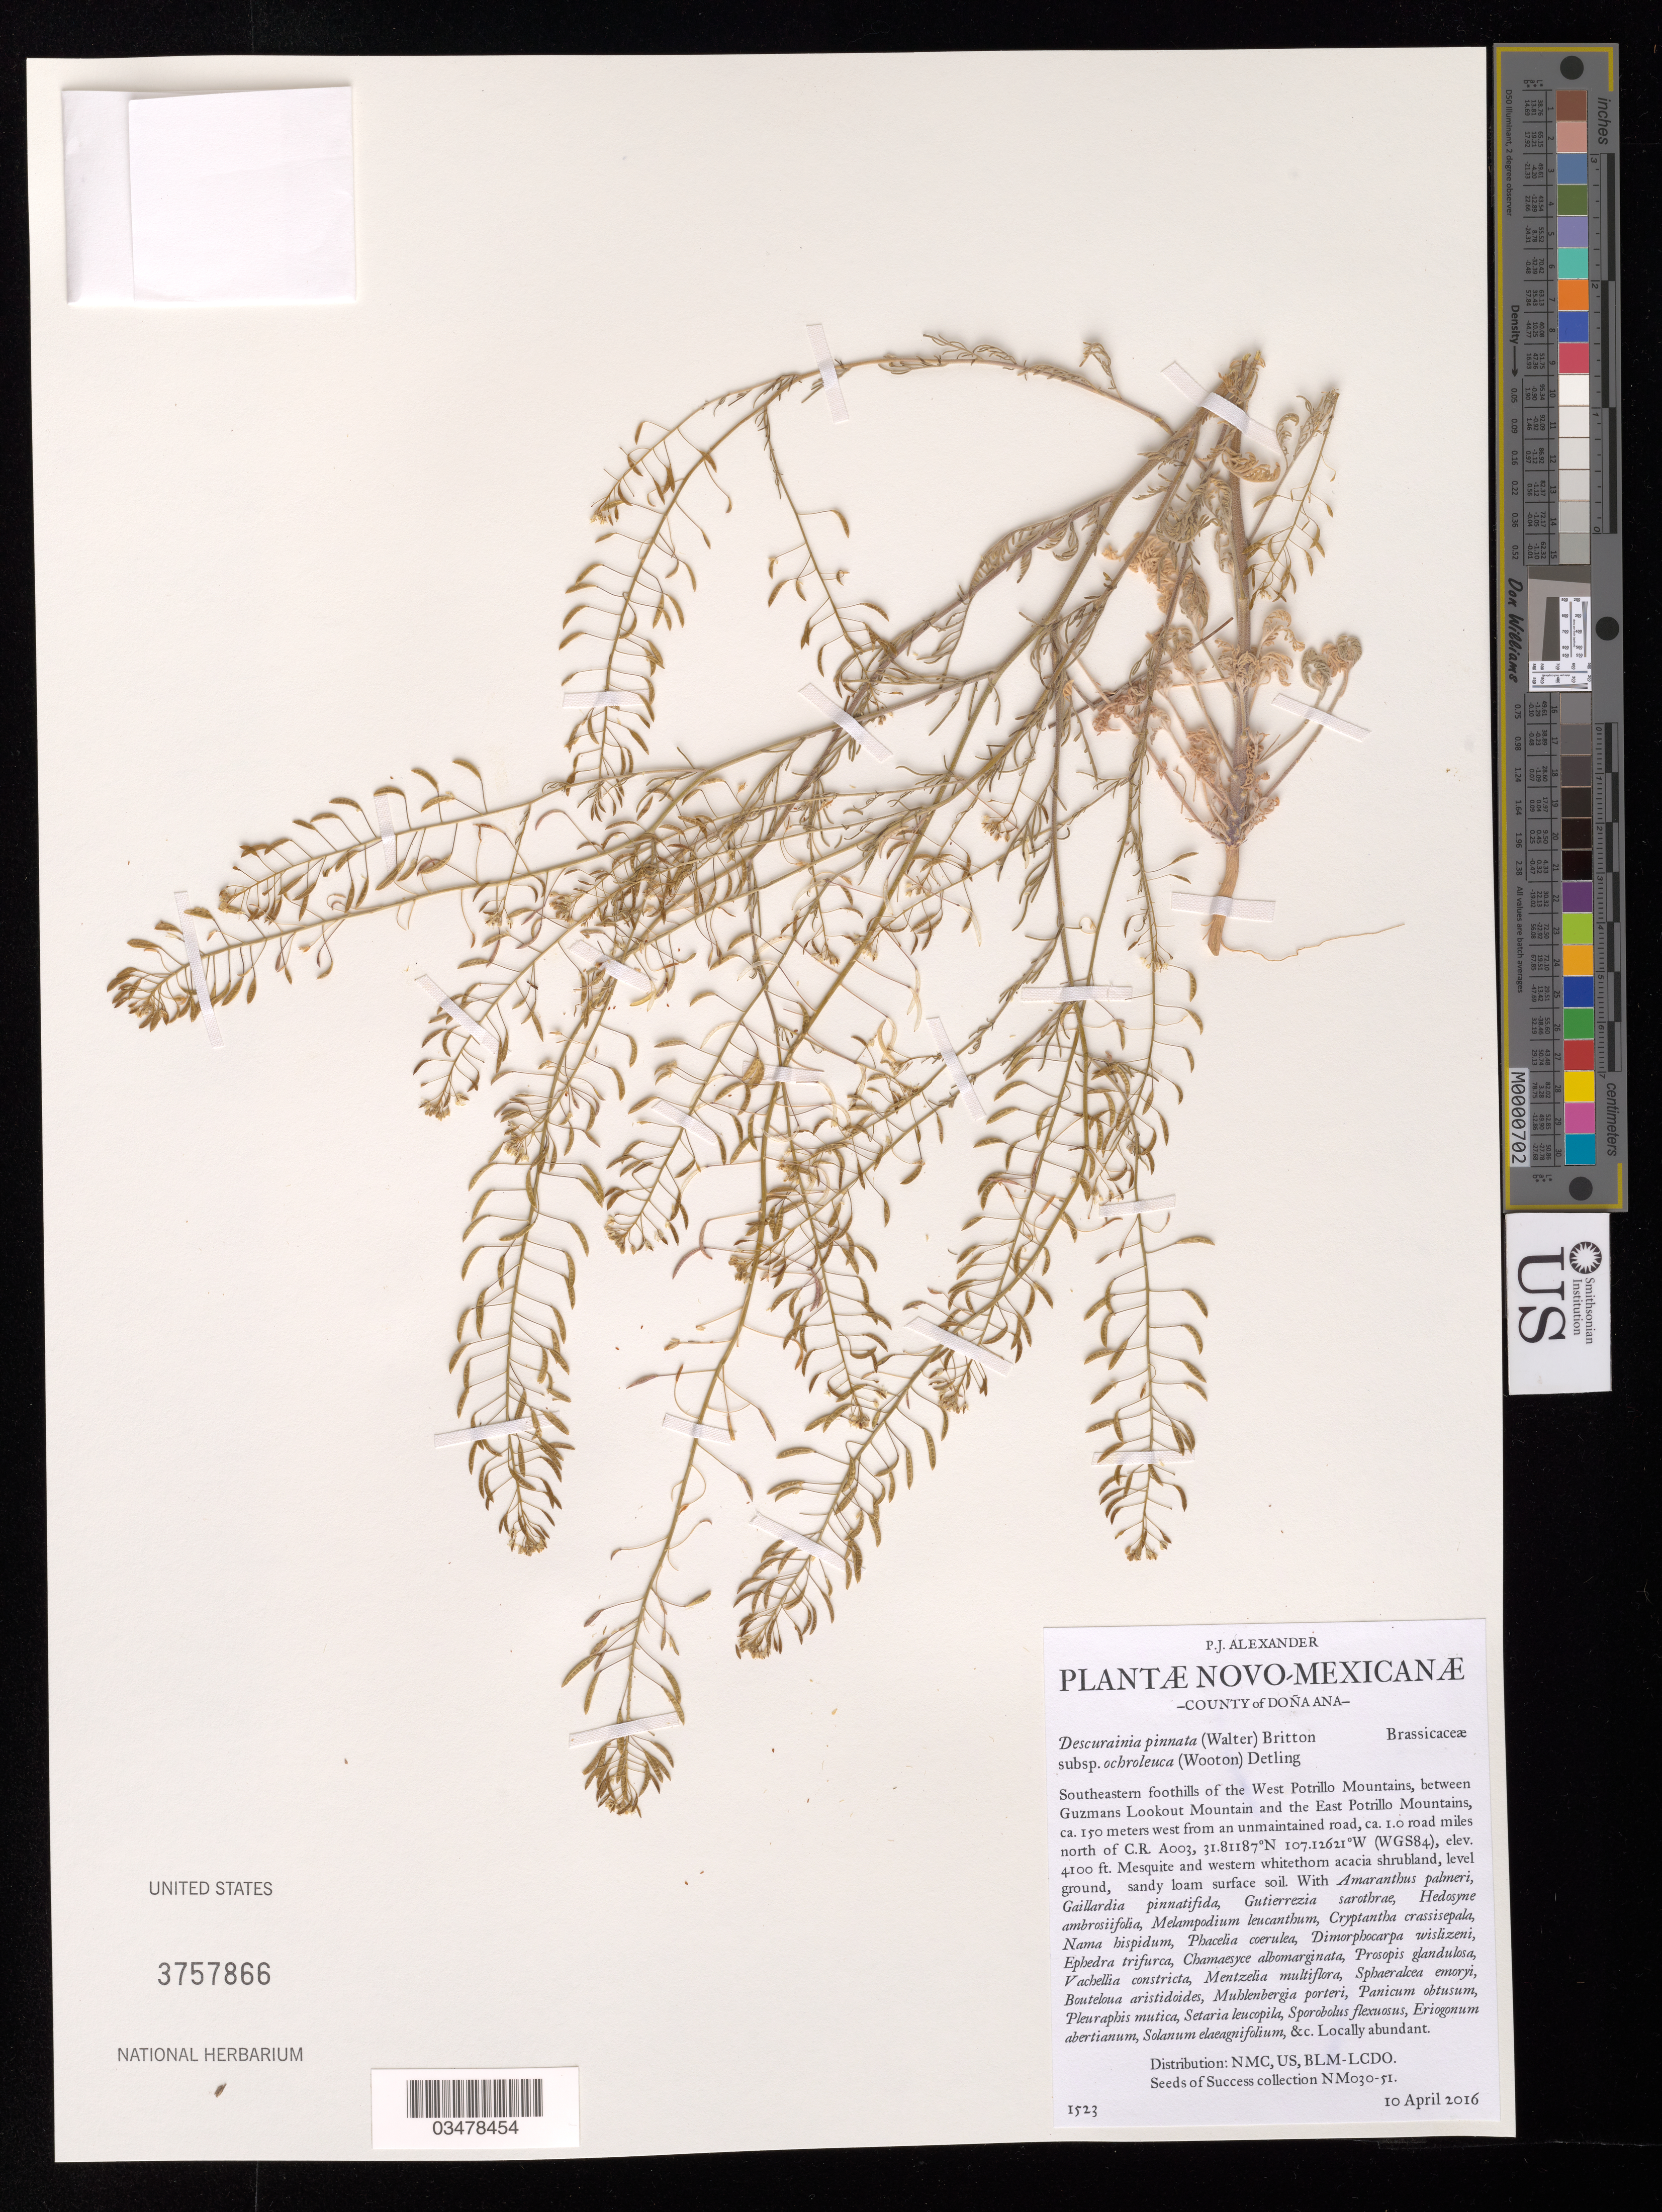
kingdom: Plantae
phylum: Tracheophyta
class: Magnoliopsida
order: Brassicales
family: Brassicaceae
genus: Descurainia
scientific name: Descurainia pinnata subsp. ochroleuca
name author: (Wooton) Detling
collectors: P. Alexander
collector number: NM030-051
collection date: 2016-04-10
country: United States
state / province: New Mexico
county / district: Dona Ana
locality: Allotment 03039, Potrillo Ranch. West Potrillo Mtns, between Guzmans Lookout Mtn and the East Potrillo Mtns.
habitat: Mesquite and western whitethorn acacia shrubland. Sandy ecological site (R042XB012NM). With Mentzelia multiflora, Prosopis glandulosa, Setaria leucopila, etc.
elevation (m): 1250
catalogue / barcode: US 3757866